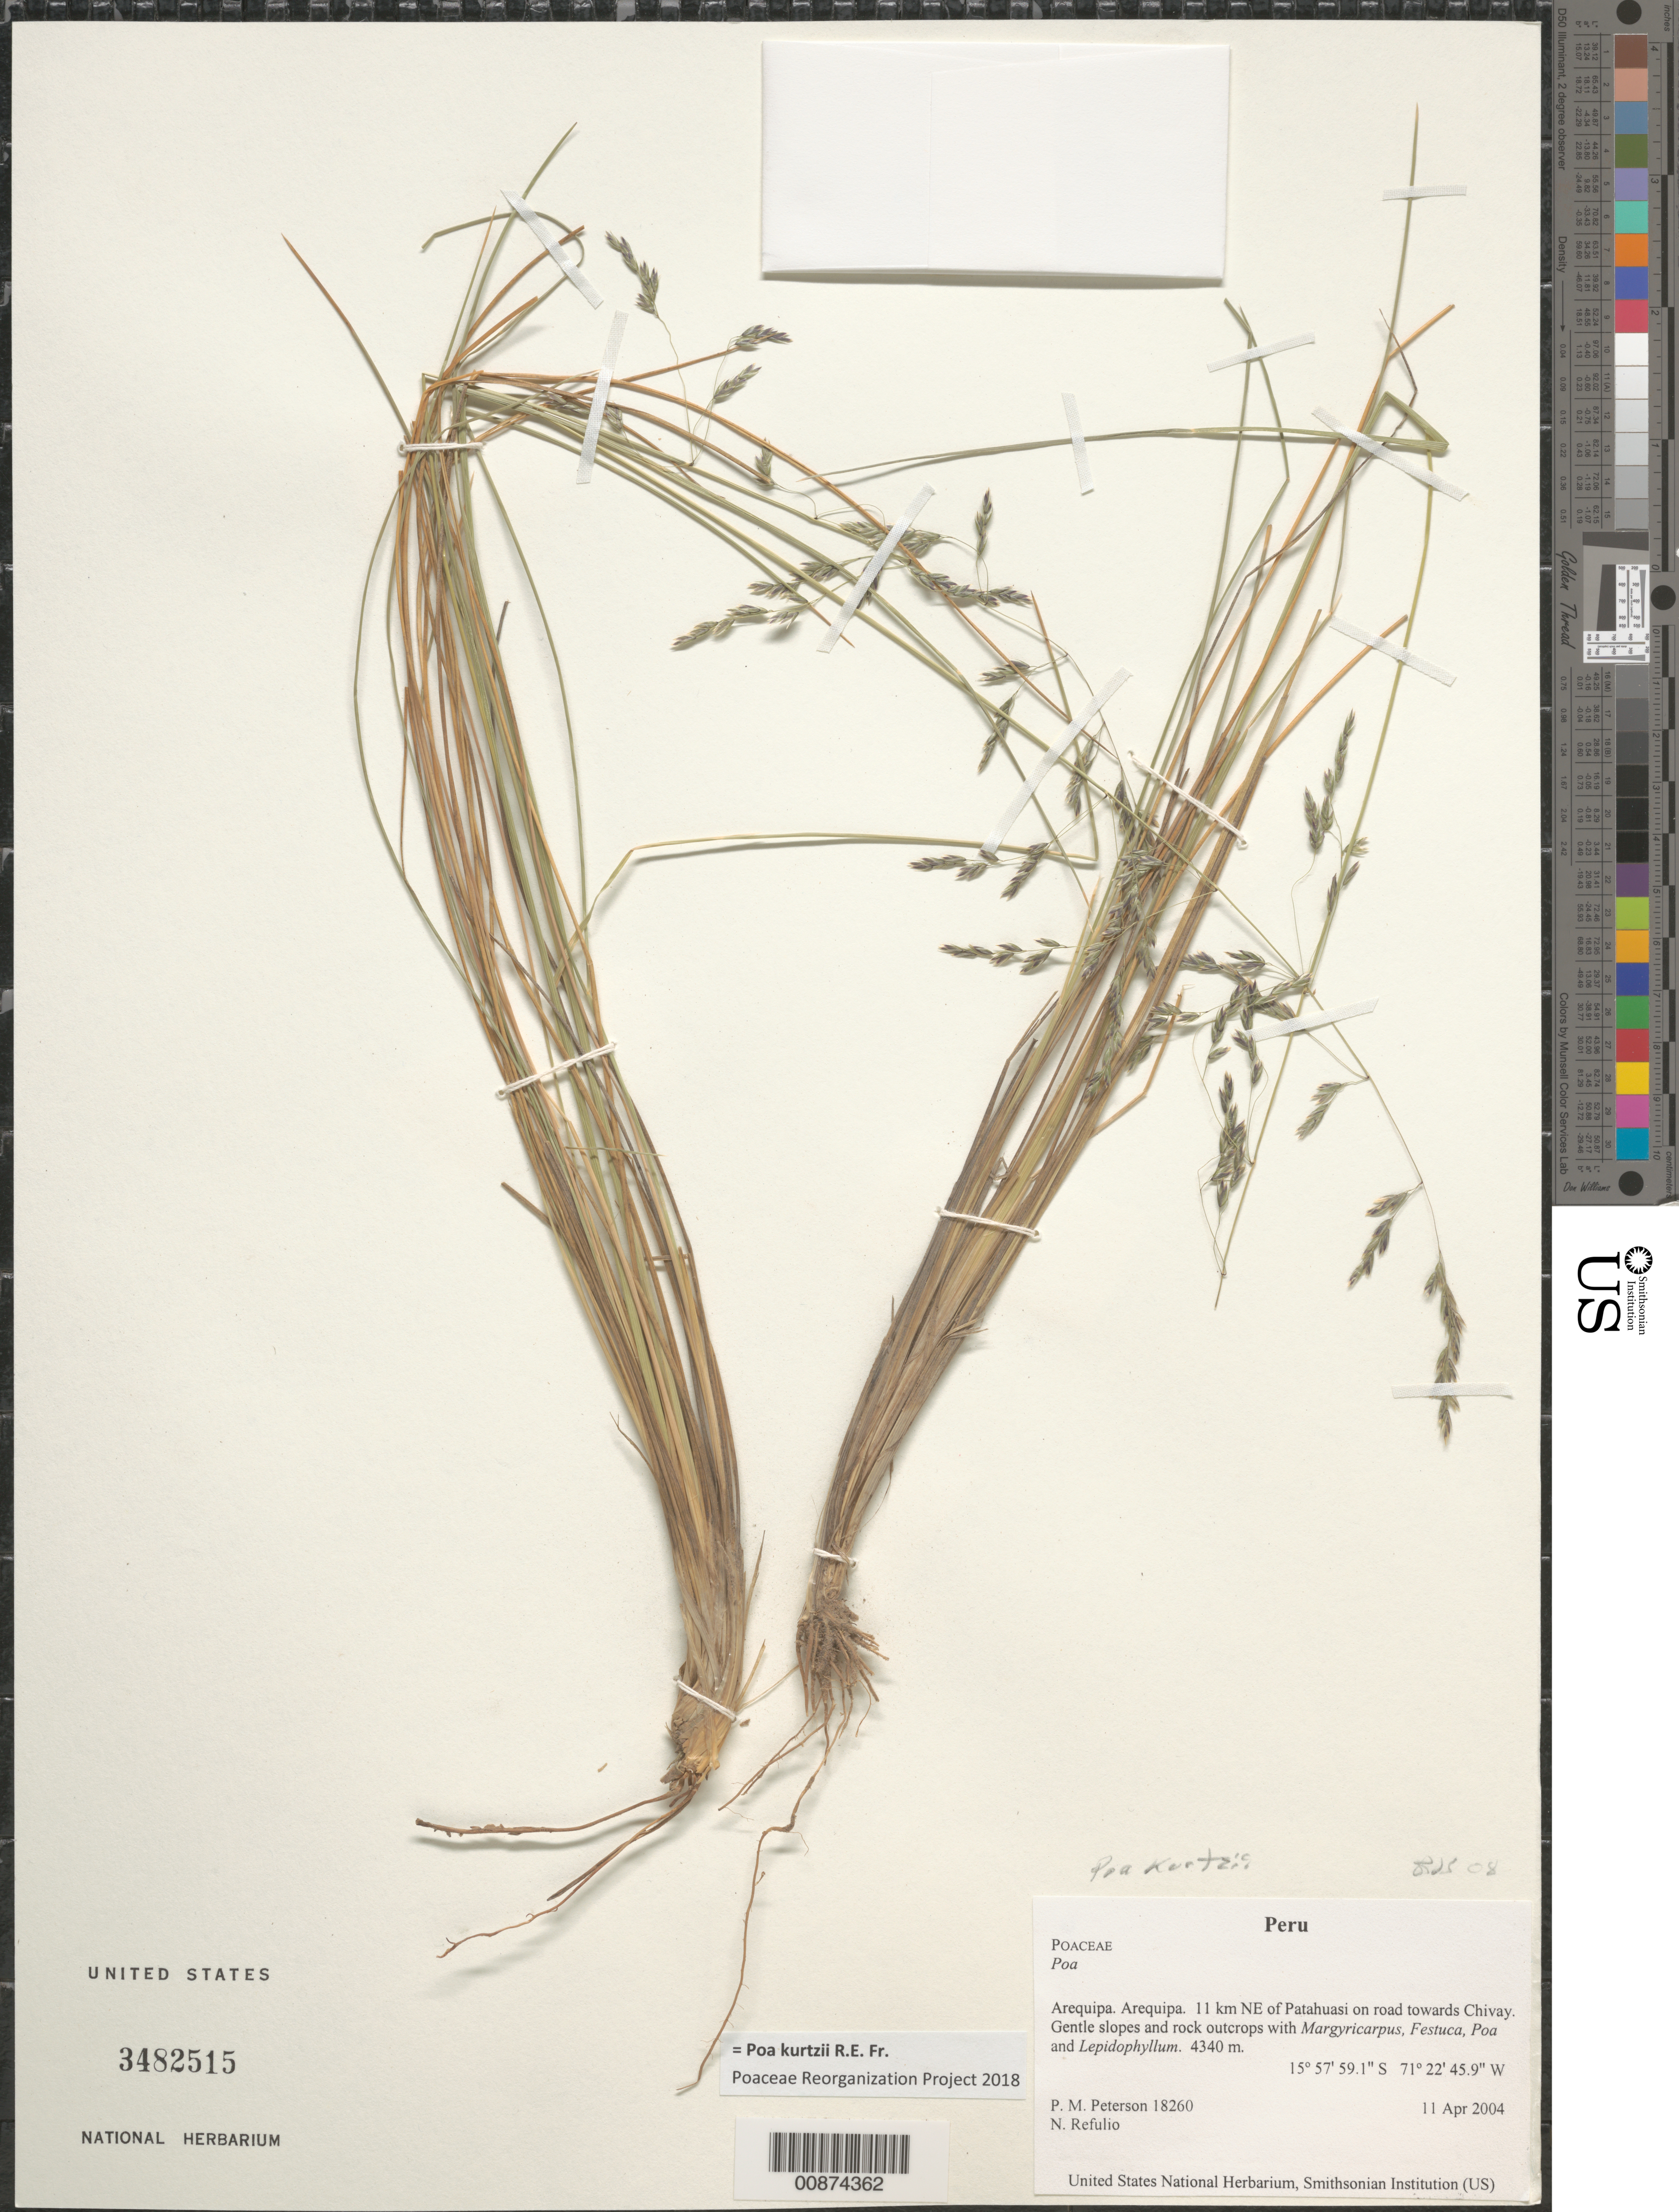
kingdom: Plantae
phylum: Tracheophyta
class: Liliopsida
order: Poales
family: Poaceae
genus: Poa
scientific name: Poa kurtzii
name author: R.E. Fr.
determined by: Poaceae Reorganization Project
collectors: P. M. Peterson & N. Refulio-Rodríguez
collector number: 18260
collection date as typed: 11 Apr 2004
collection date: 2004-04-11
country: Peru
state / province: Arequipa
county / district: Arequipa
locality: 11 km NE of Patahuasi on road towards Chivay. Gentle slopes and rock outcrops with Margyricarpus, Festuca, Poa and Lepidophyllum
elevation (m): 4340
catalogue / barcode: US 3482515